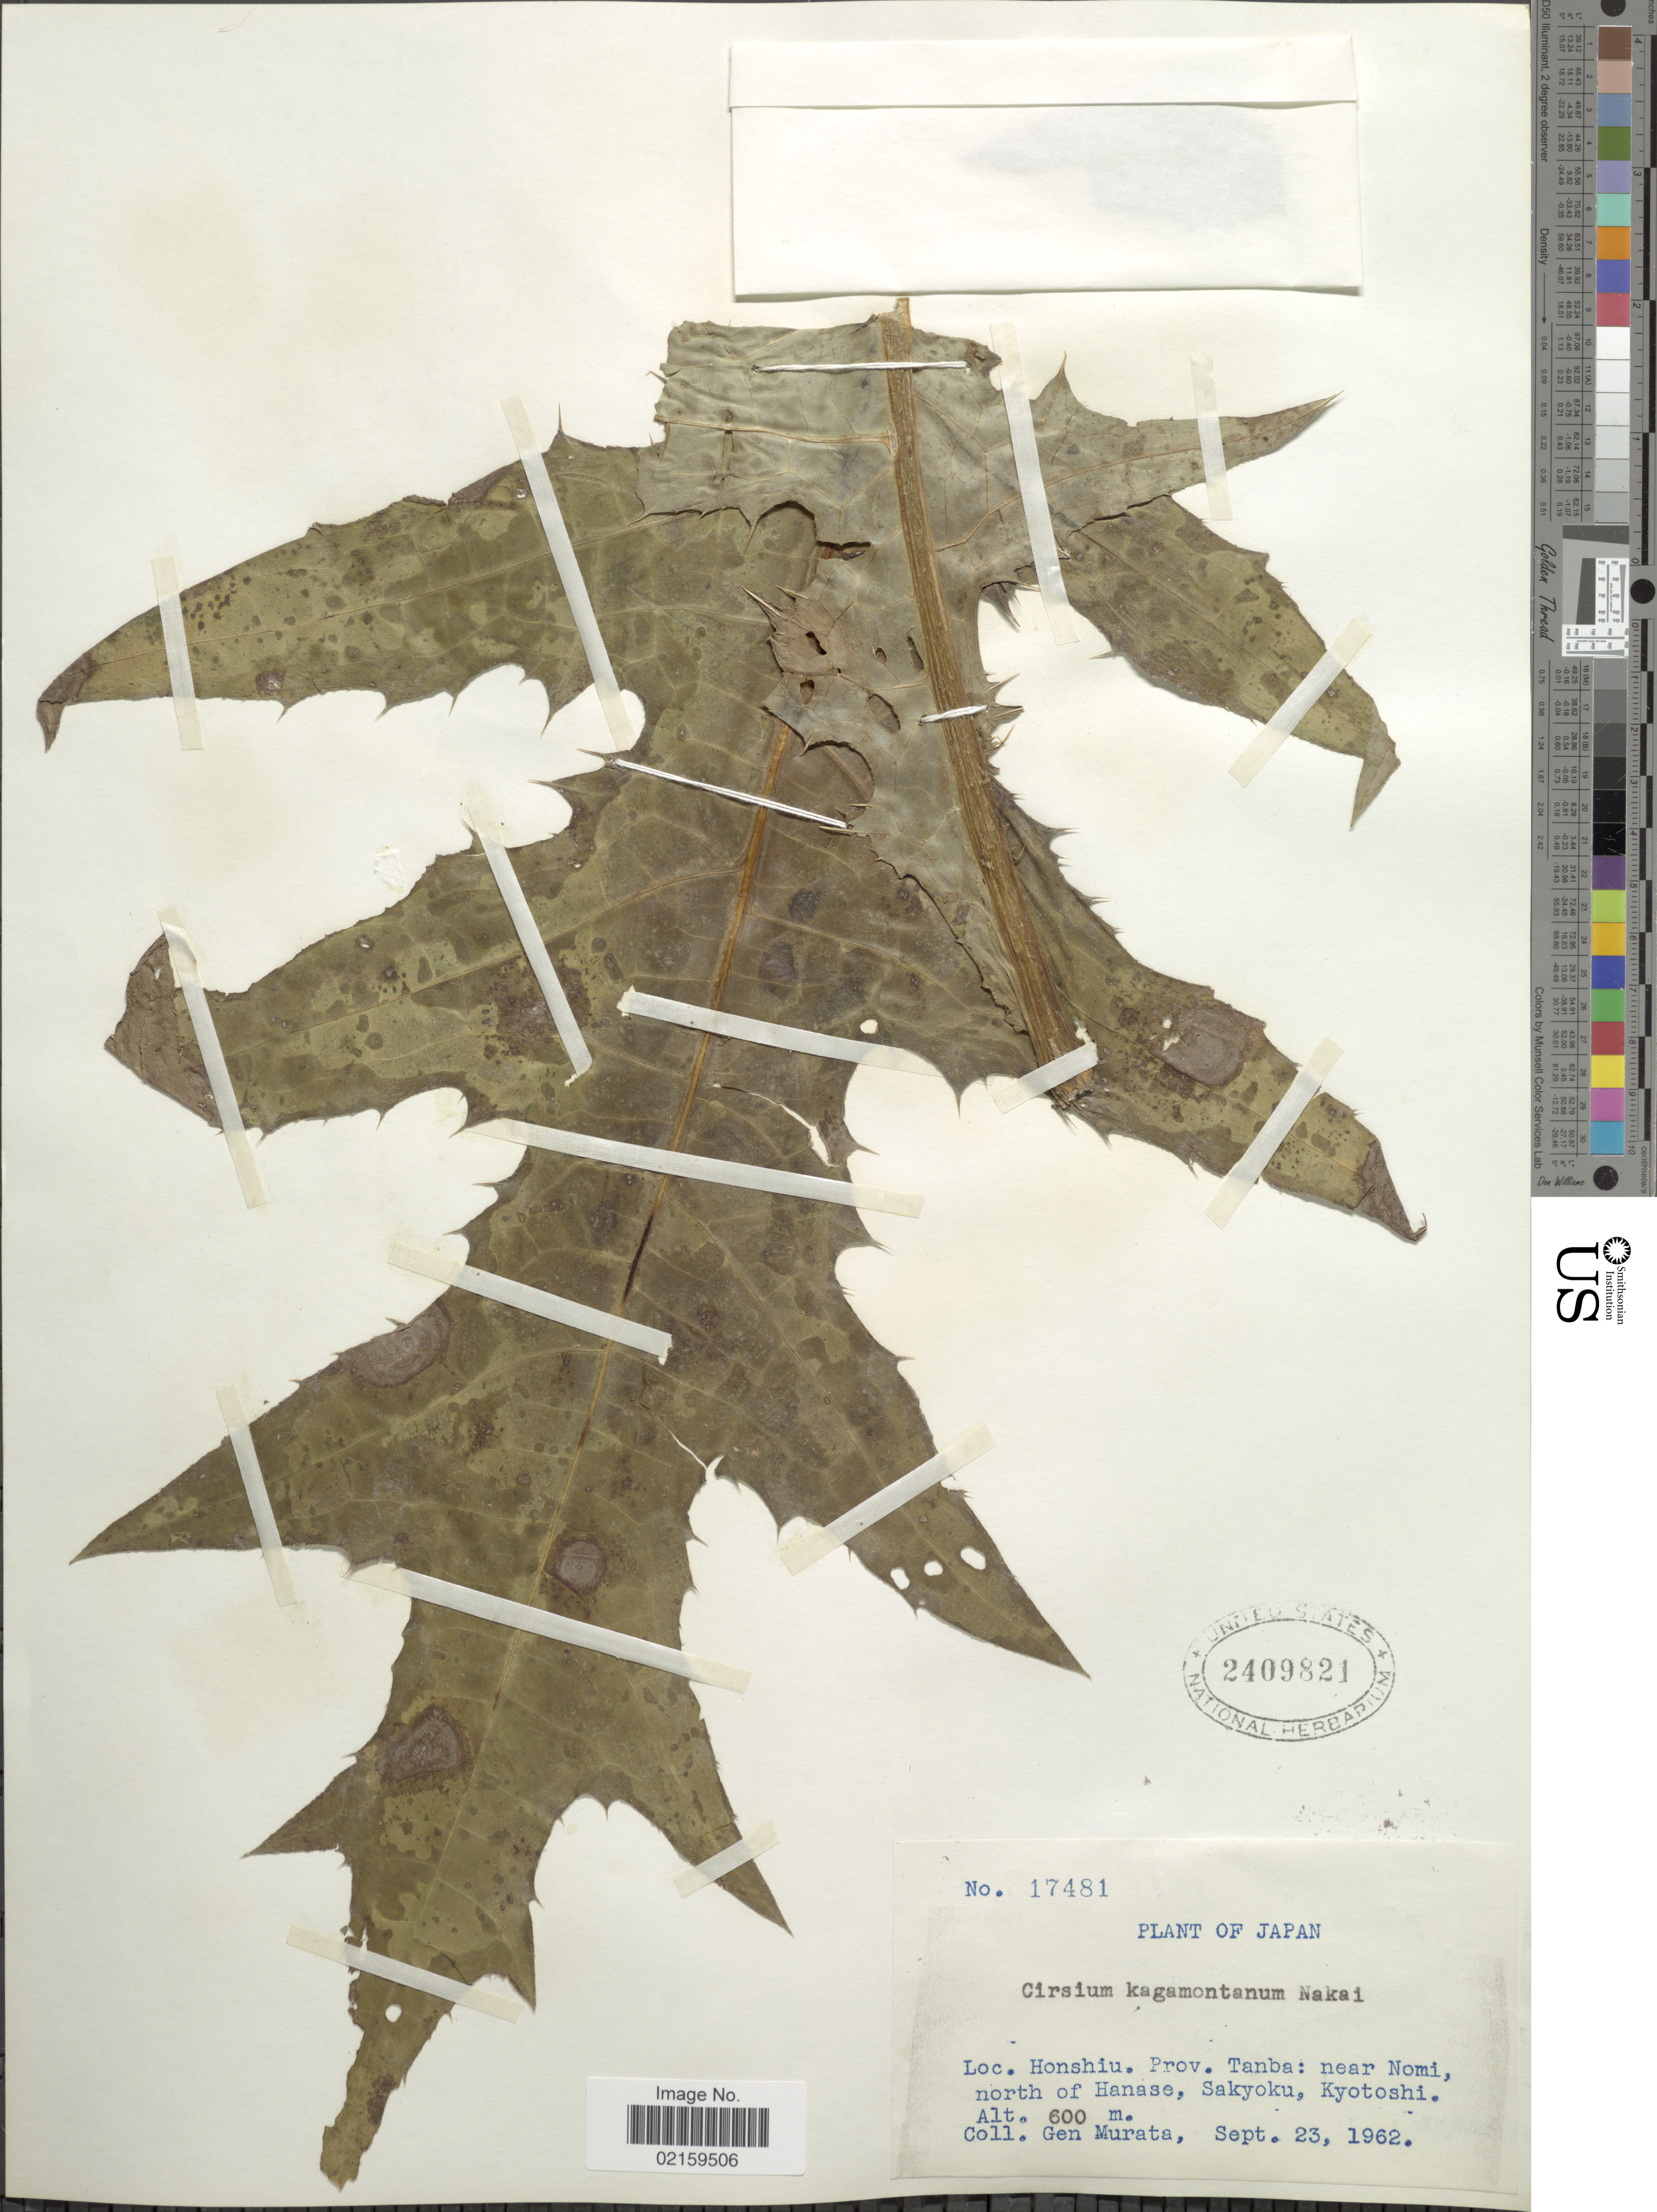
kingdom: Plantae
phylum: Tracheophyta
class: Magnoliopsida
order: Asterales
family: Asteraceae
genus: Cirsium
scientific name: Cirsium kagamontanum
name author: Nakai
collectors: G. Murata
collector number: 17481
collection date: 1962-09-23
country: Japan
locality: Honshiu. Prov. Tanba: near Nomi, north of Hanase, Sakyoku, Kyotoshi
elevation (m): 600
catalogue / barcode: US 2409821